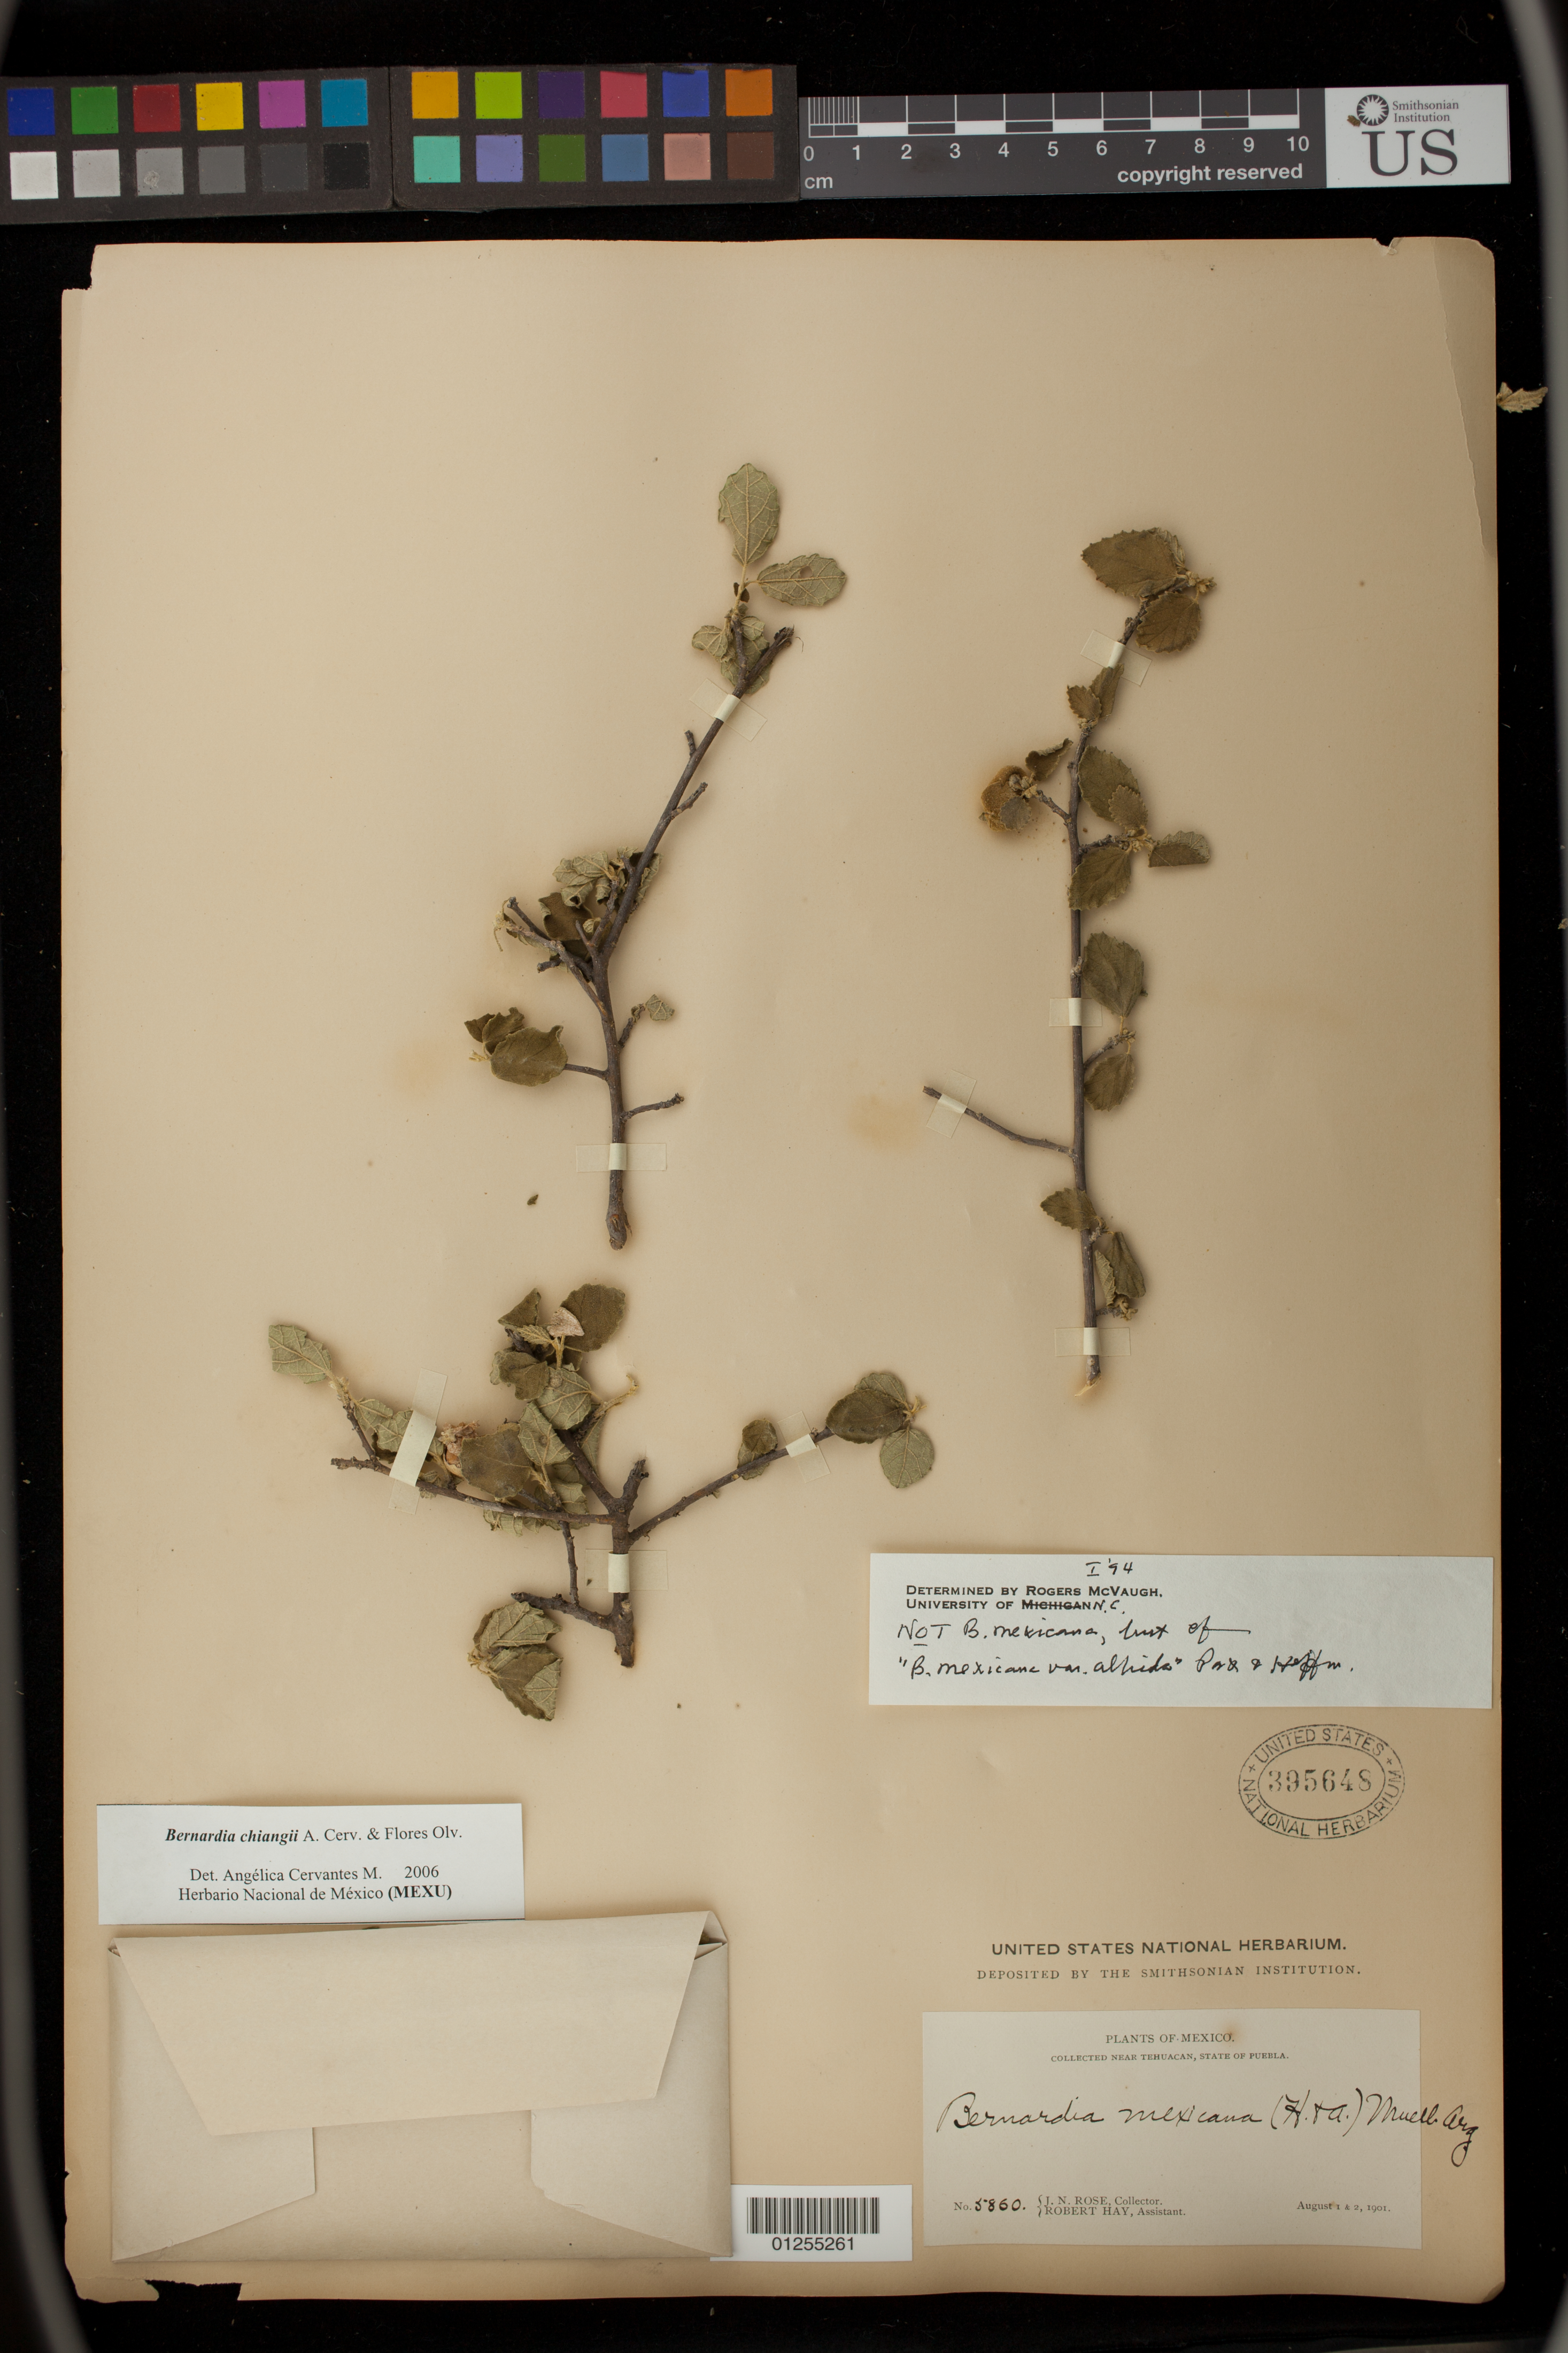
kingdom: Plantae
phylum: Tracheophyta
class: Magnoliopsida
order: Malpighiales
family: Euphorbiaceae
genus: Bernardia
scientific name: Bernardia chiangii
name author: Cervantes Maldonado & Flores Olv.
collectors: J. N. Rose & R. H. Hay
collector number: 5860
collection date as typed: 01 Aug 1901 to 02 Aug 1901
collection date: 1901-08-01/1901-08-02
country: Mexico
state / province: Puebla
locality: Near Tehuacan.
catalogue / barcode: US 395648